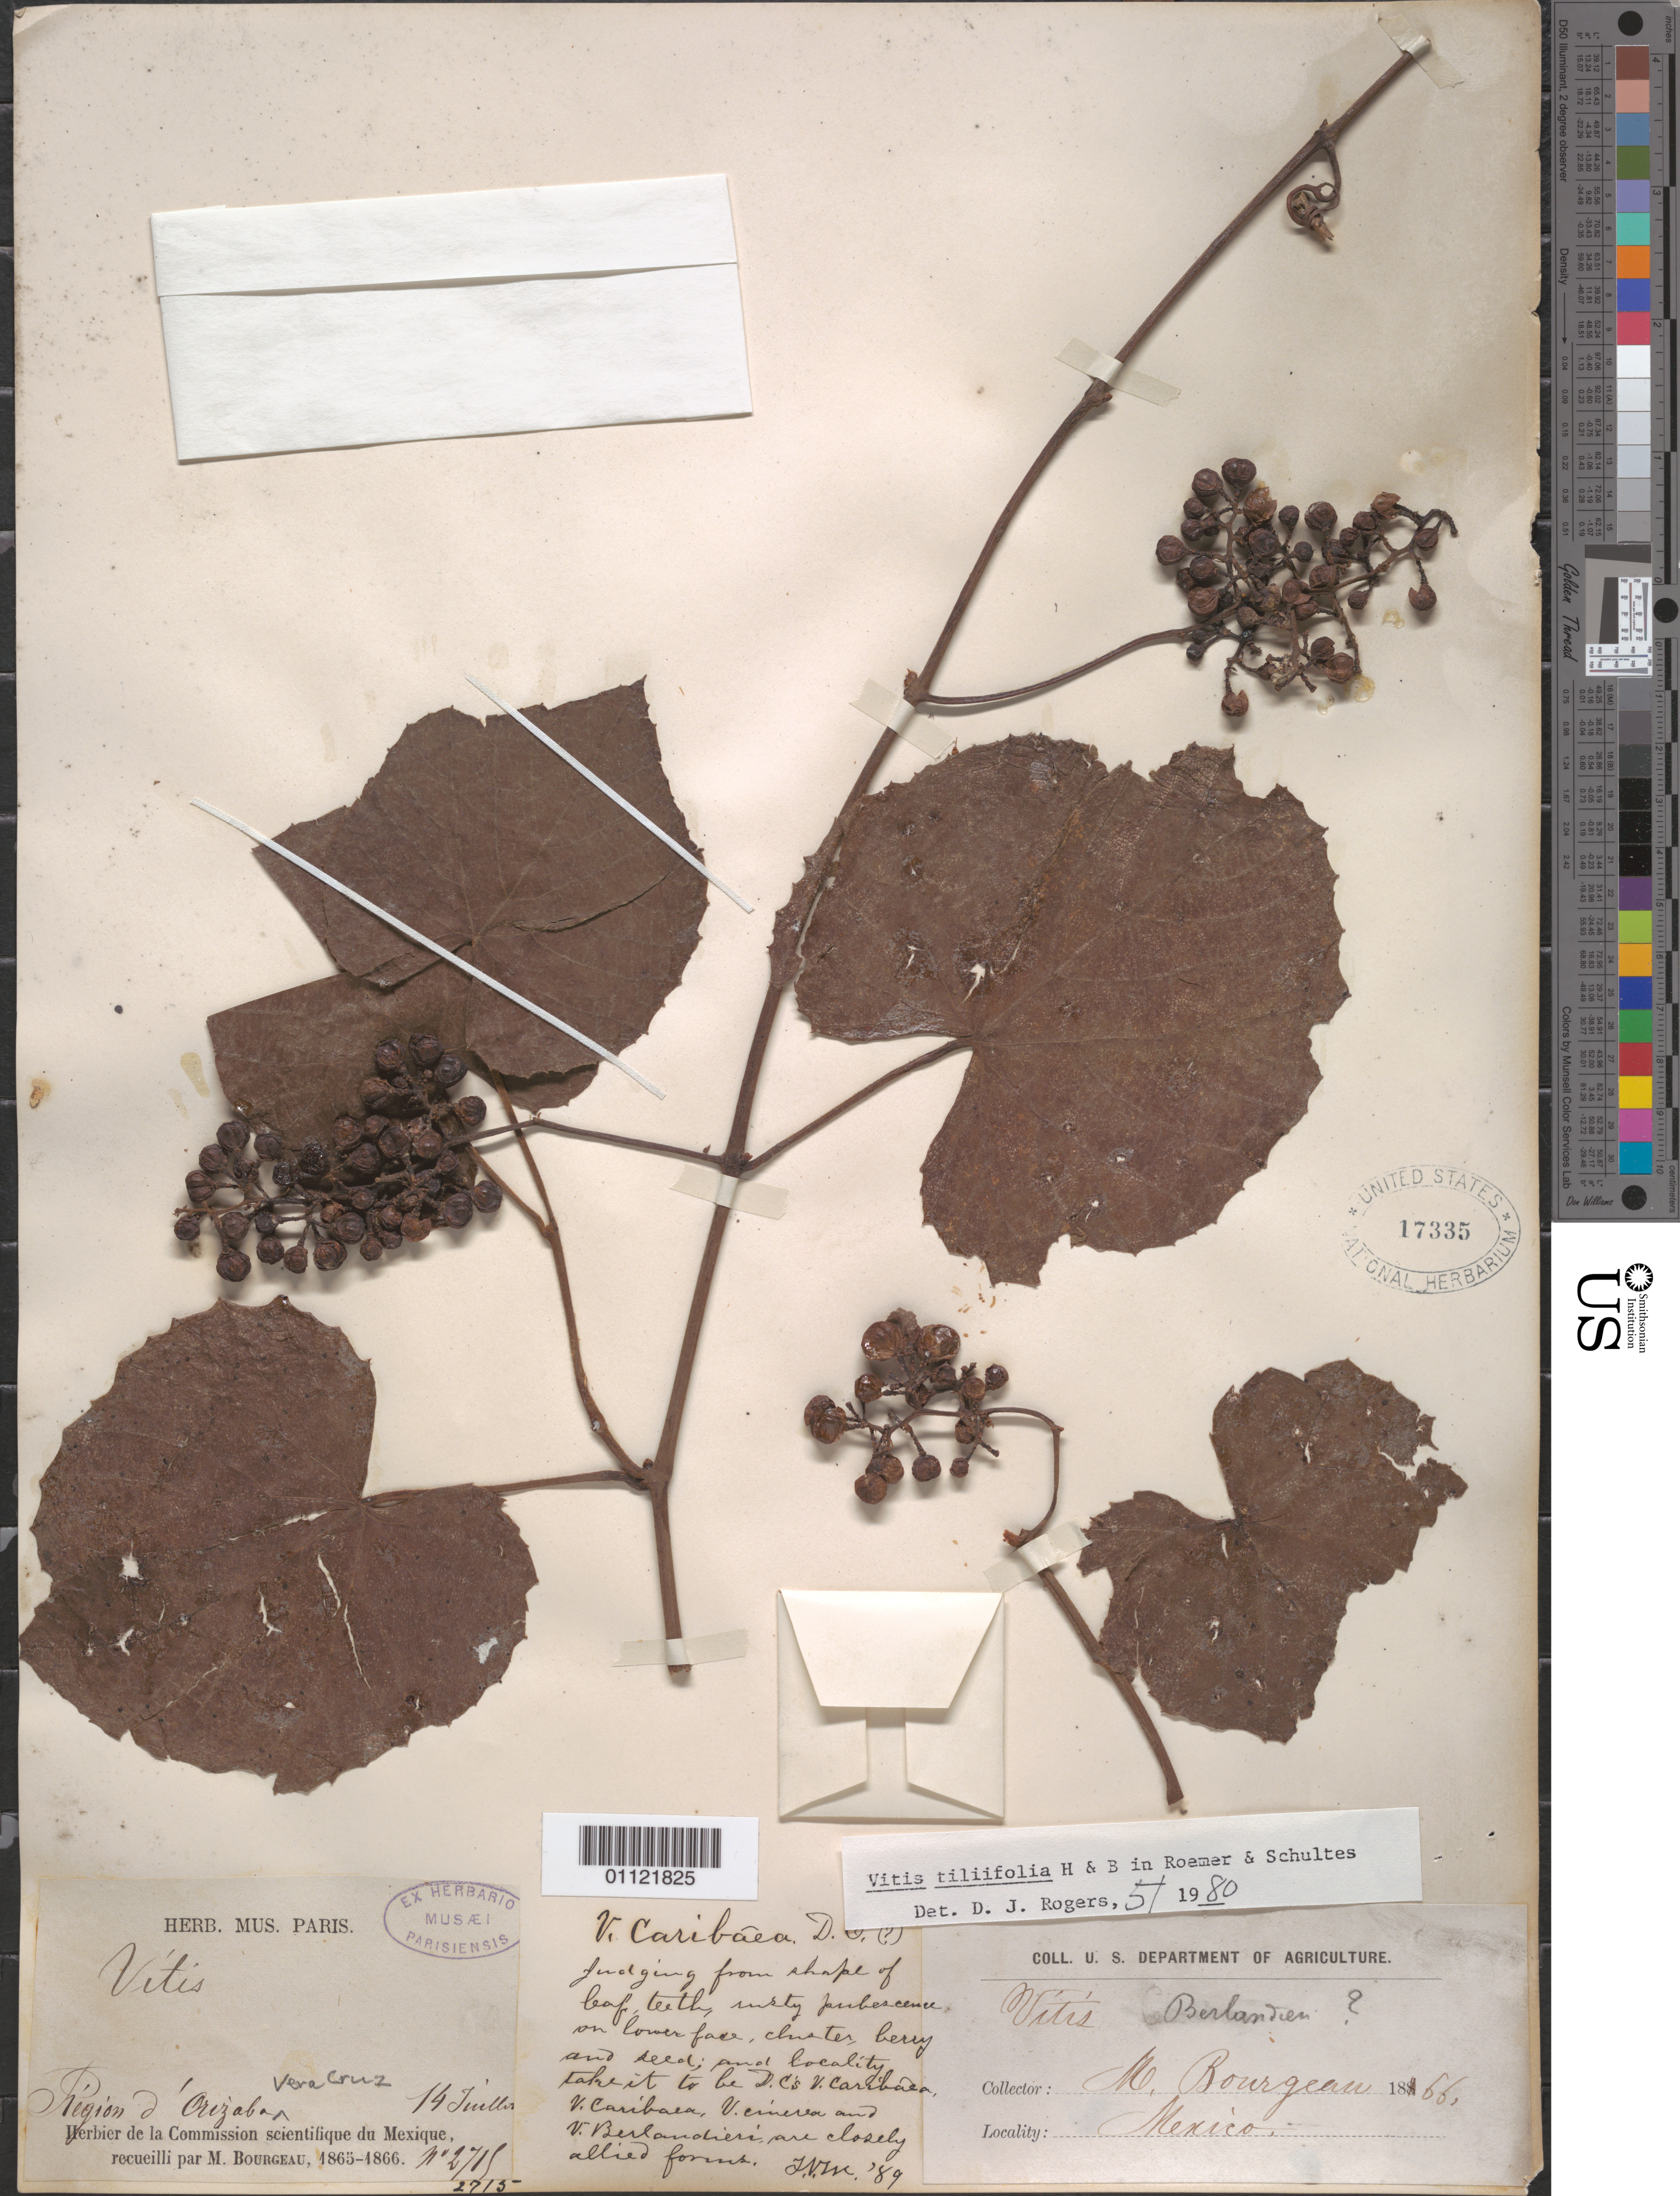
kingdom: Plantae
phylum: Tracheophyta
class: Magnoliopsida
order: Vitales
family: Vitaceae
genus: Vitis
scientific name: Vitis tiliifolia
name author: Humb. & Bonpl. ex Schult.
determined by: Rogers, D. J.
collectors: M. Bourgeau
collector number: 2715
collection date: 1866-07-14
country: Mexico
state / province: Veracruz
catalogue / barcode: US 17335